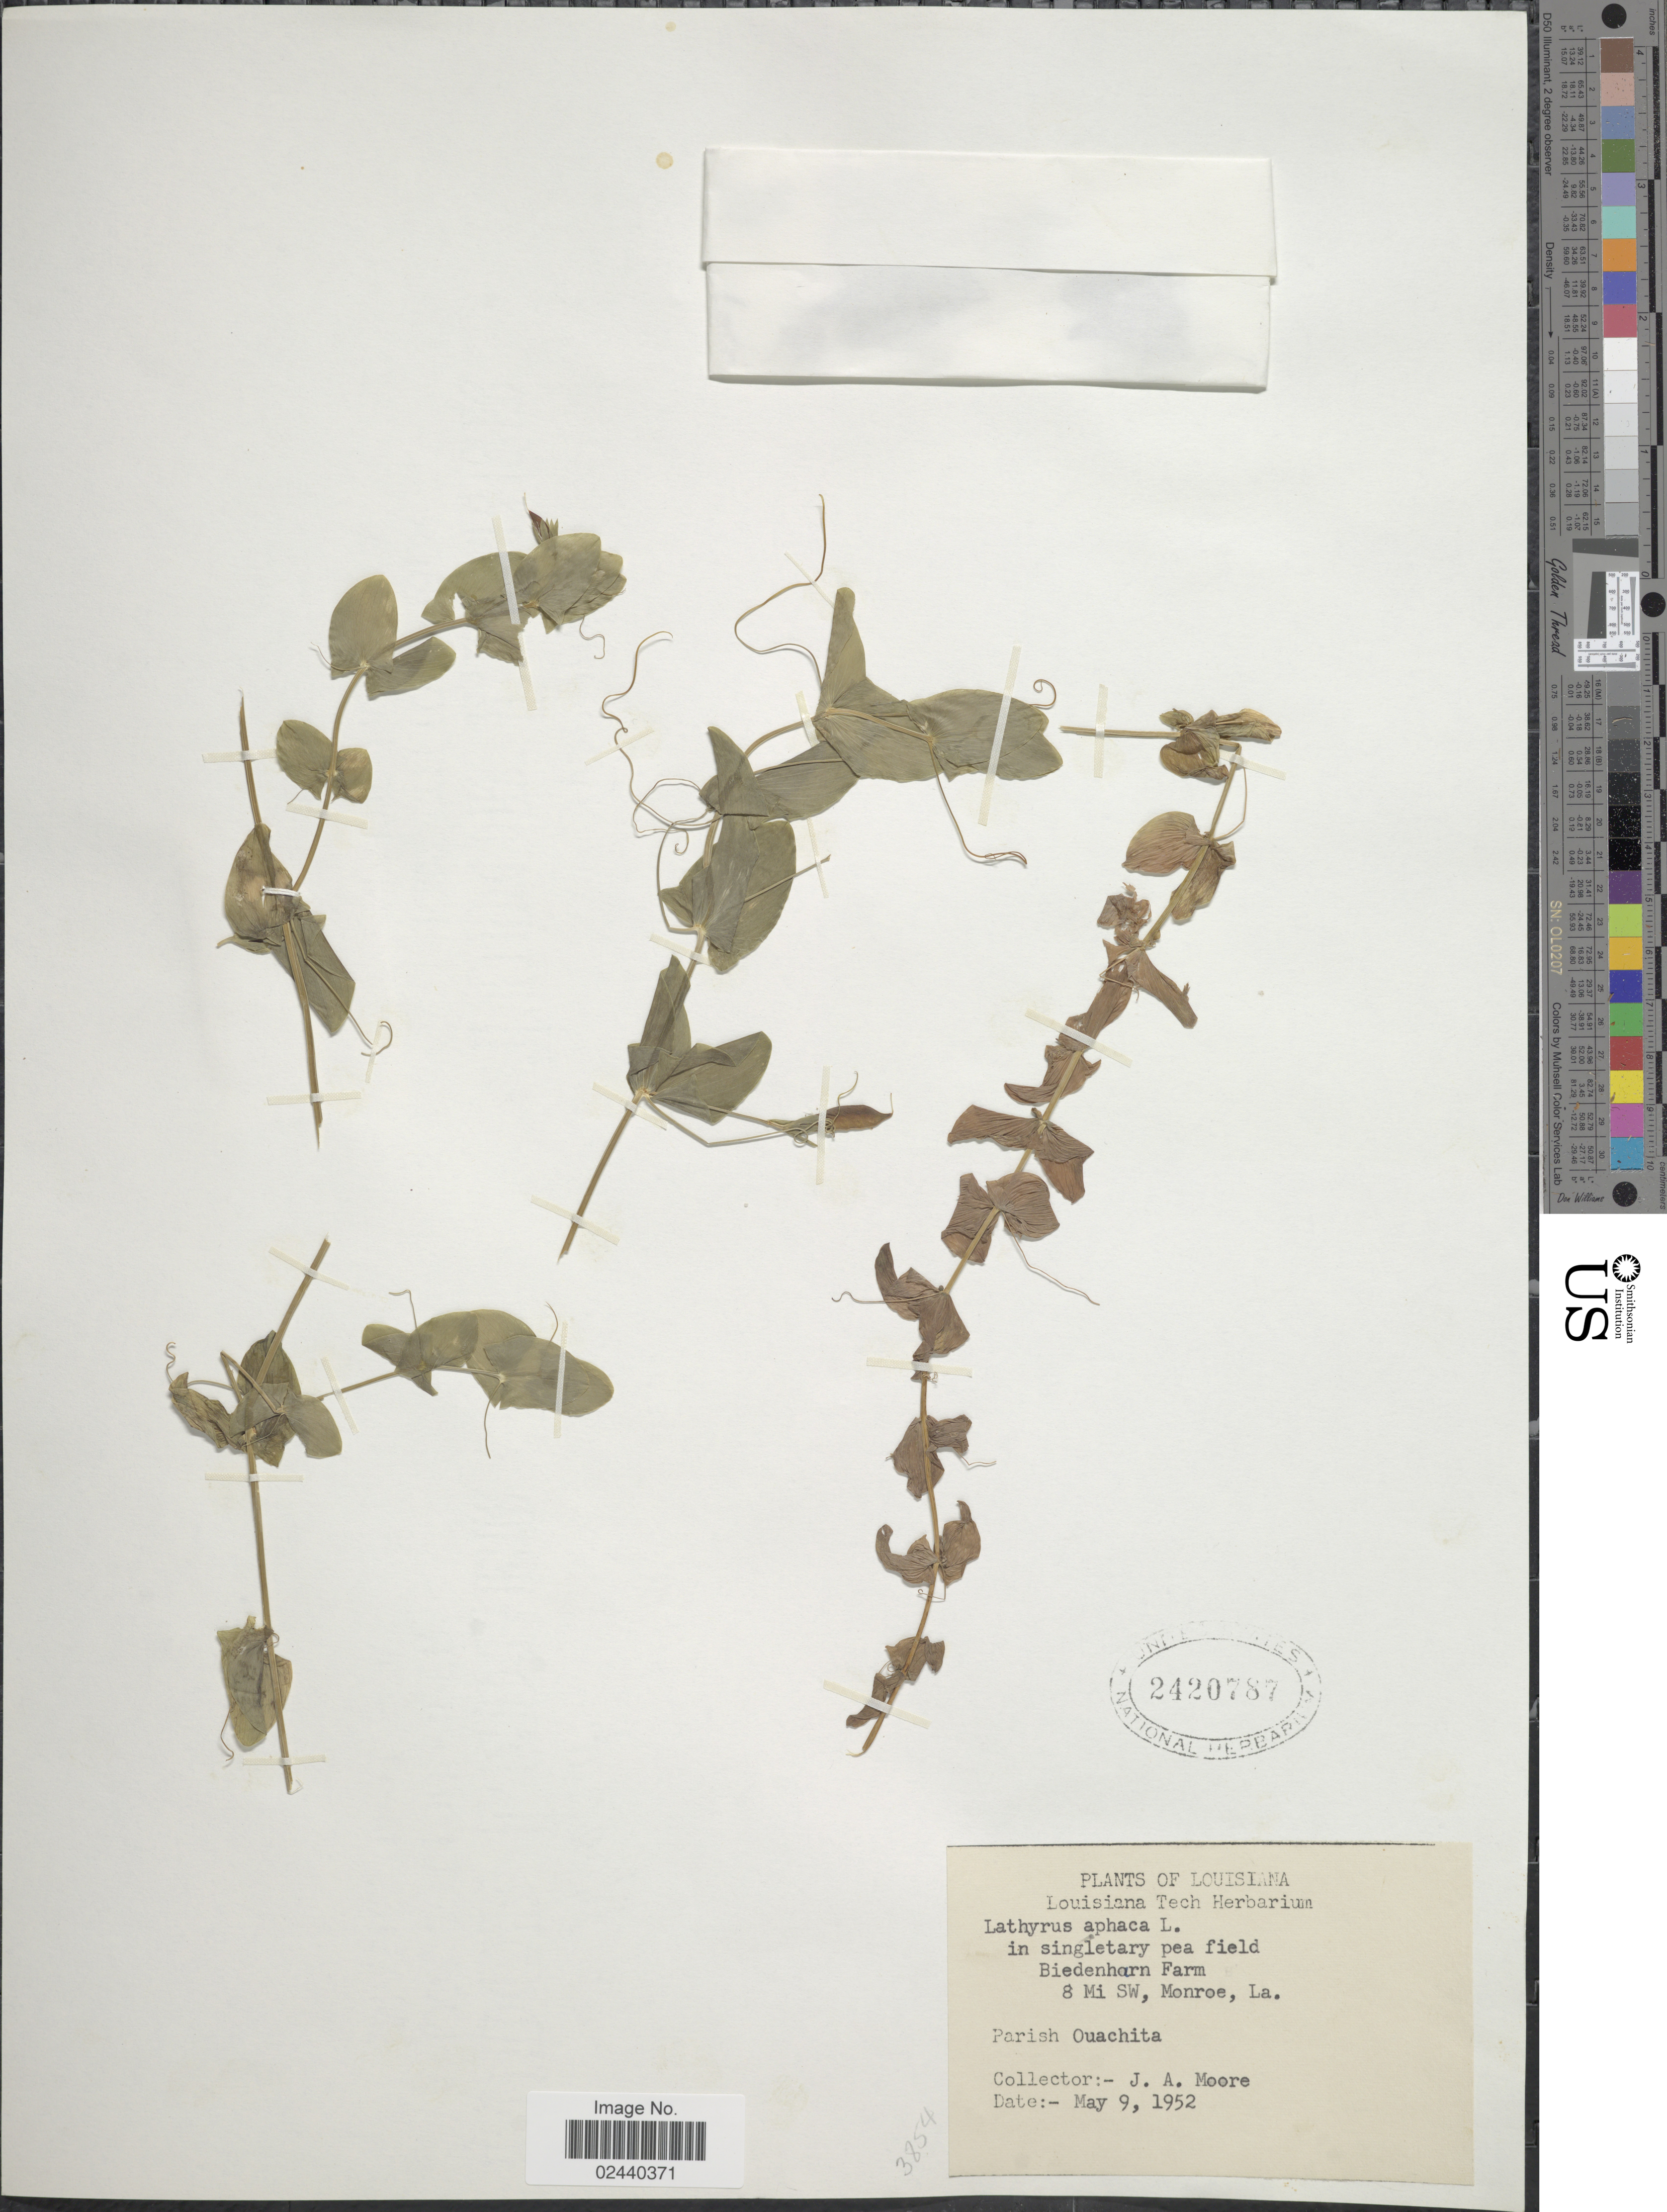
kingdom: Plantae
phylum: Tracheophyta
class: Magnoliopsida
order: Fabales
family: Fabaceae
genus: Lathyrus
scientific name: Lathyrus aphaca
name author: L.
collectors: J. A. Moore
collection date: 1952-05-09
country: United States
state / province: Louisiana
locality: Biedenharn Farm. 8 Mi SW, Monroe, La.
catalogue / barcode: US 2420787